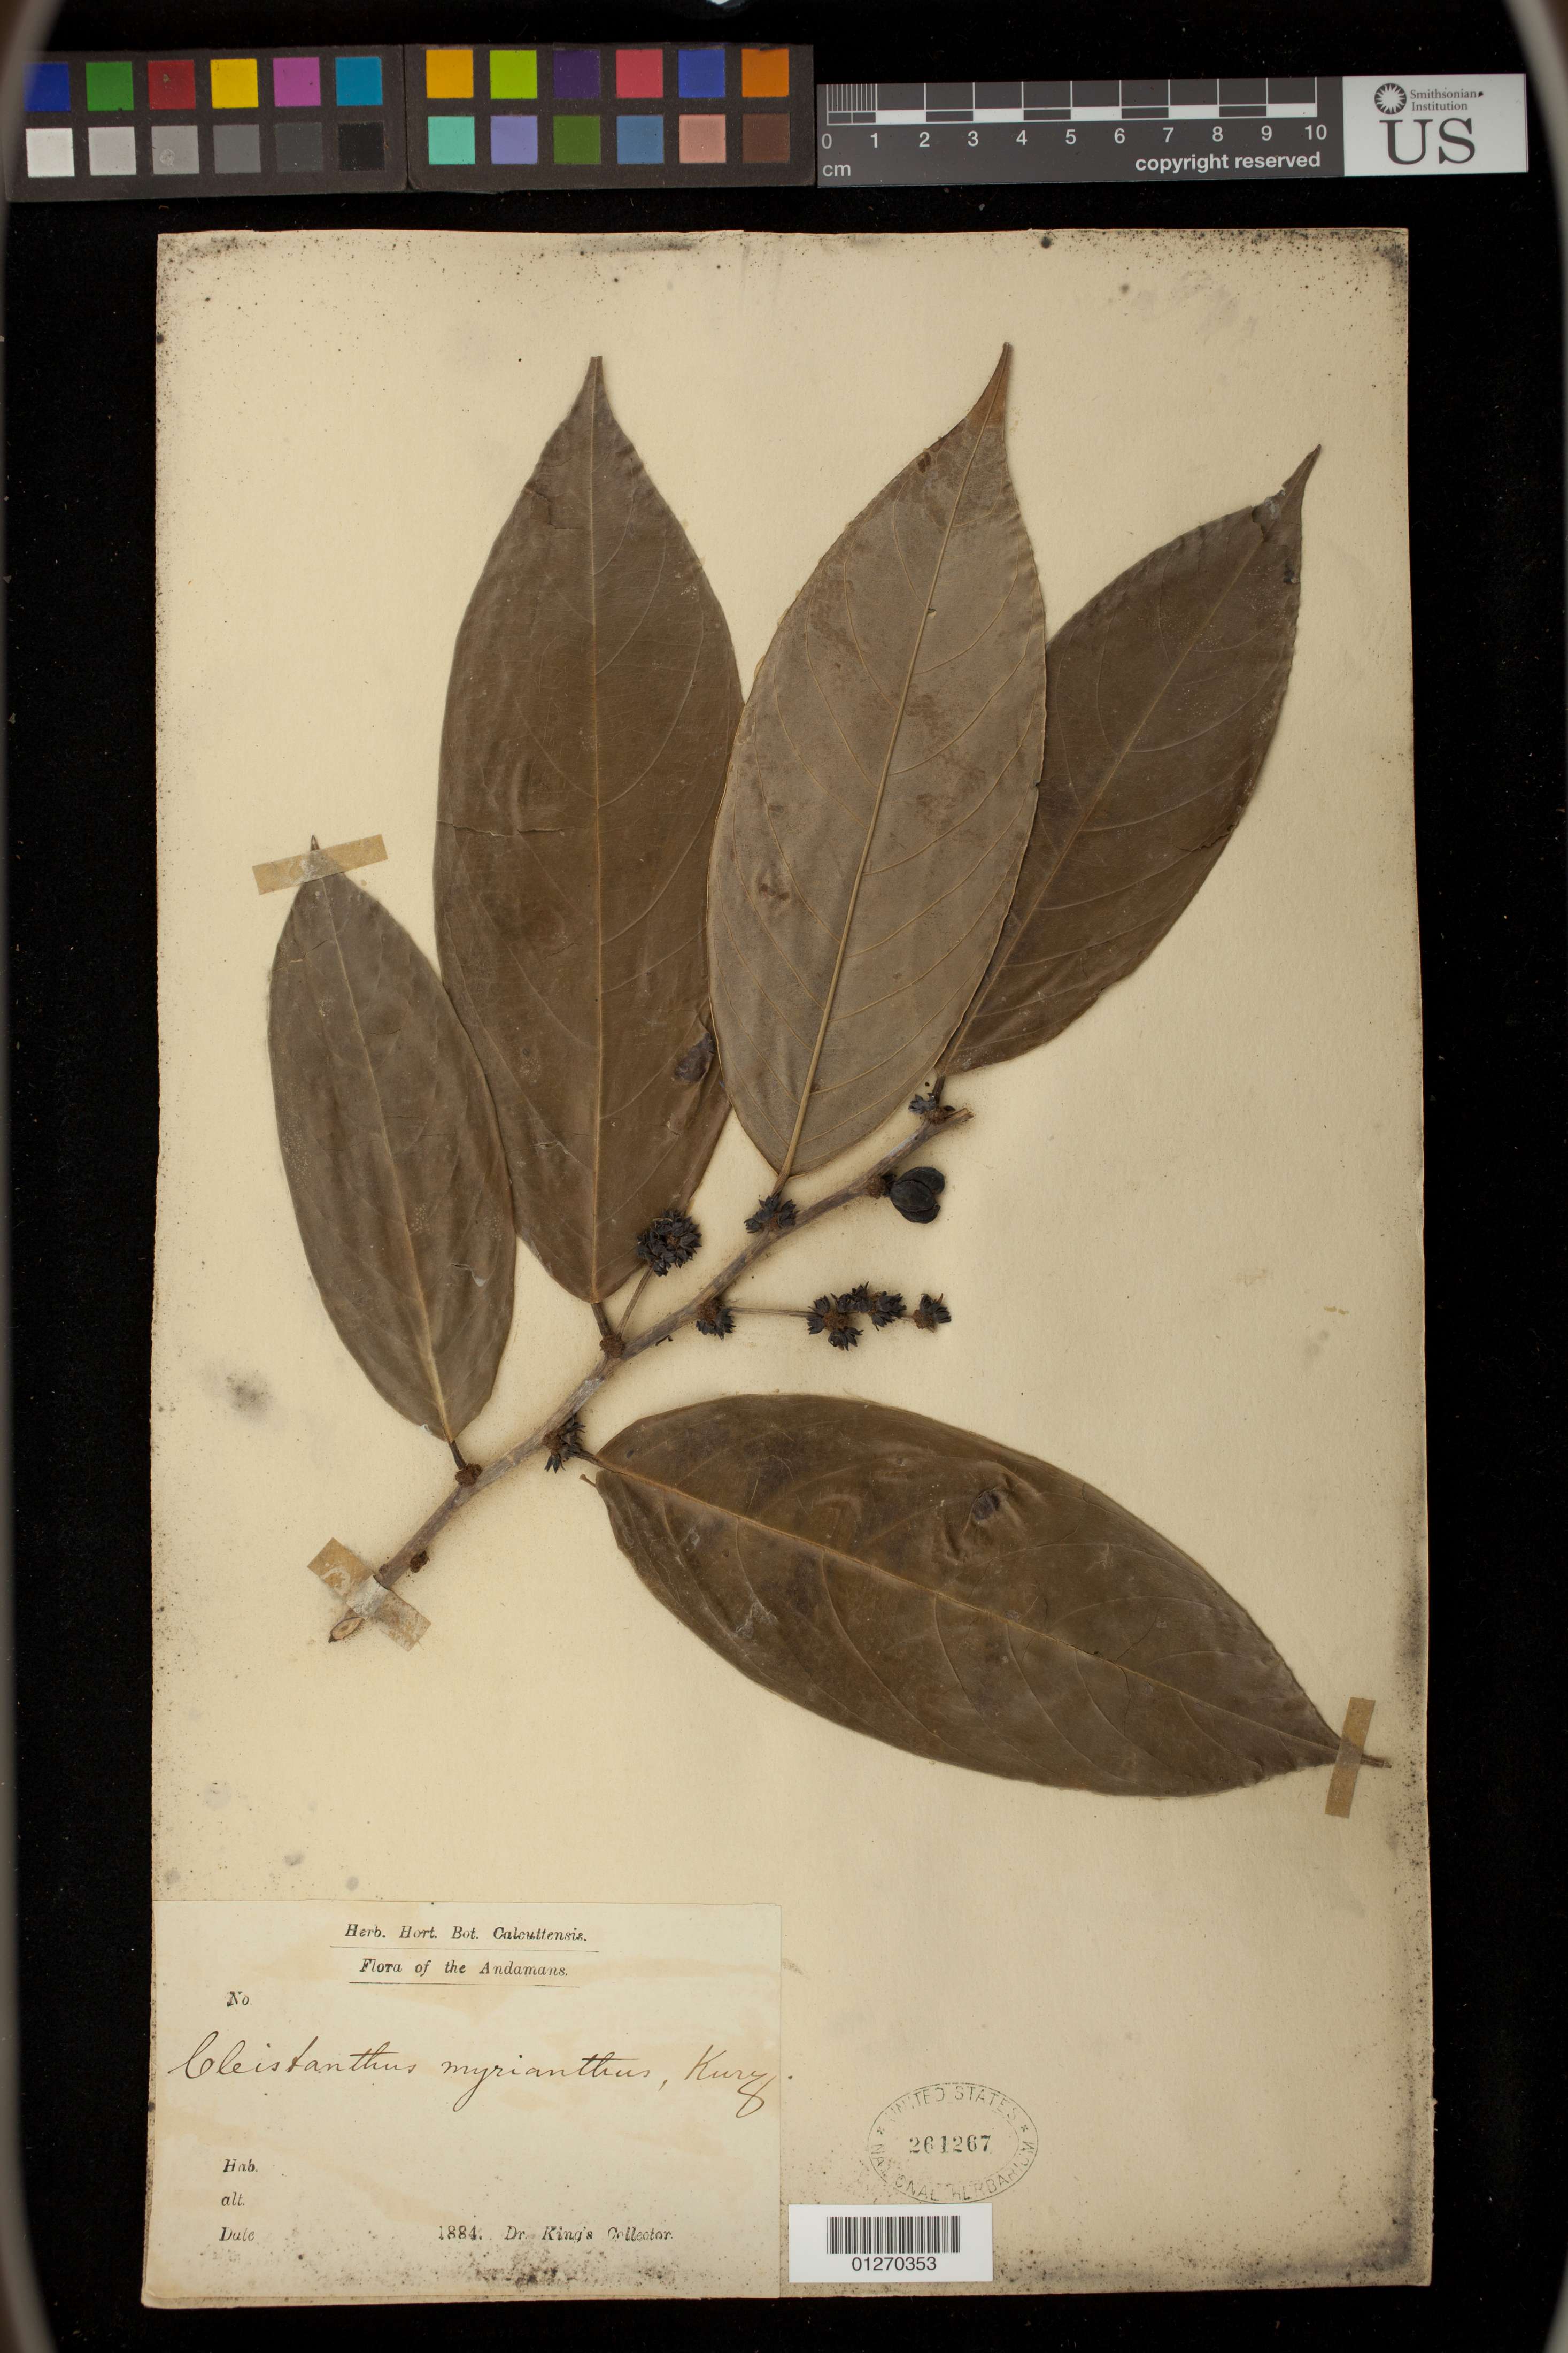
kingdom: Plantae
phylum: Tracheophyta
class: Magnoliopsida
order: Malpighiales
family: Phyllanthaceae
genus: Cleistanthus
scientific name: Cleistanthus myrianthus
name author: (Hassk.) Kurz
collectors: King, --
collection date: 1884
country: India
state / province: Andaman and Nicobar Islands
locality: Andamans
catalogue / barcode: US 261267